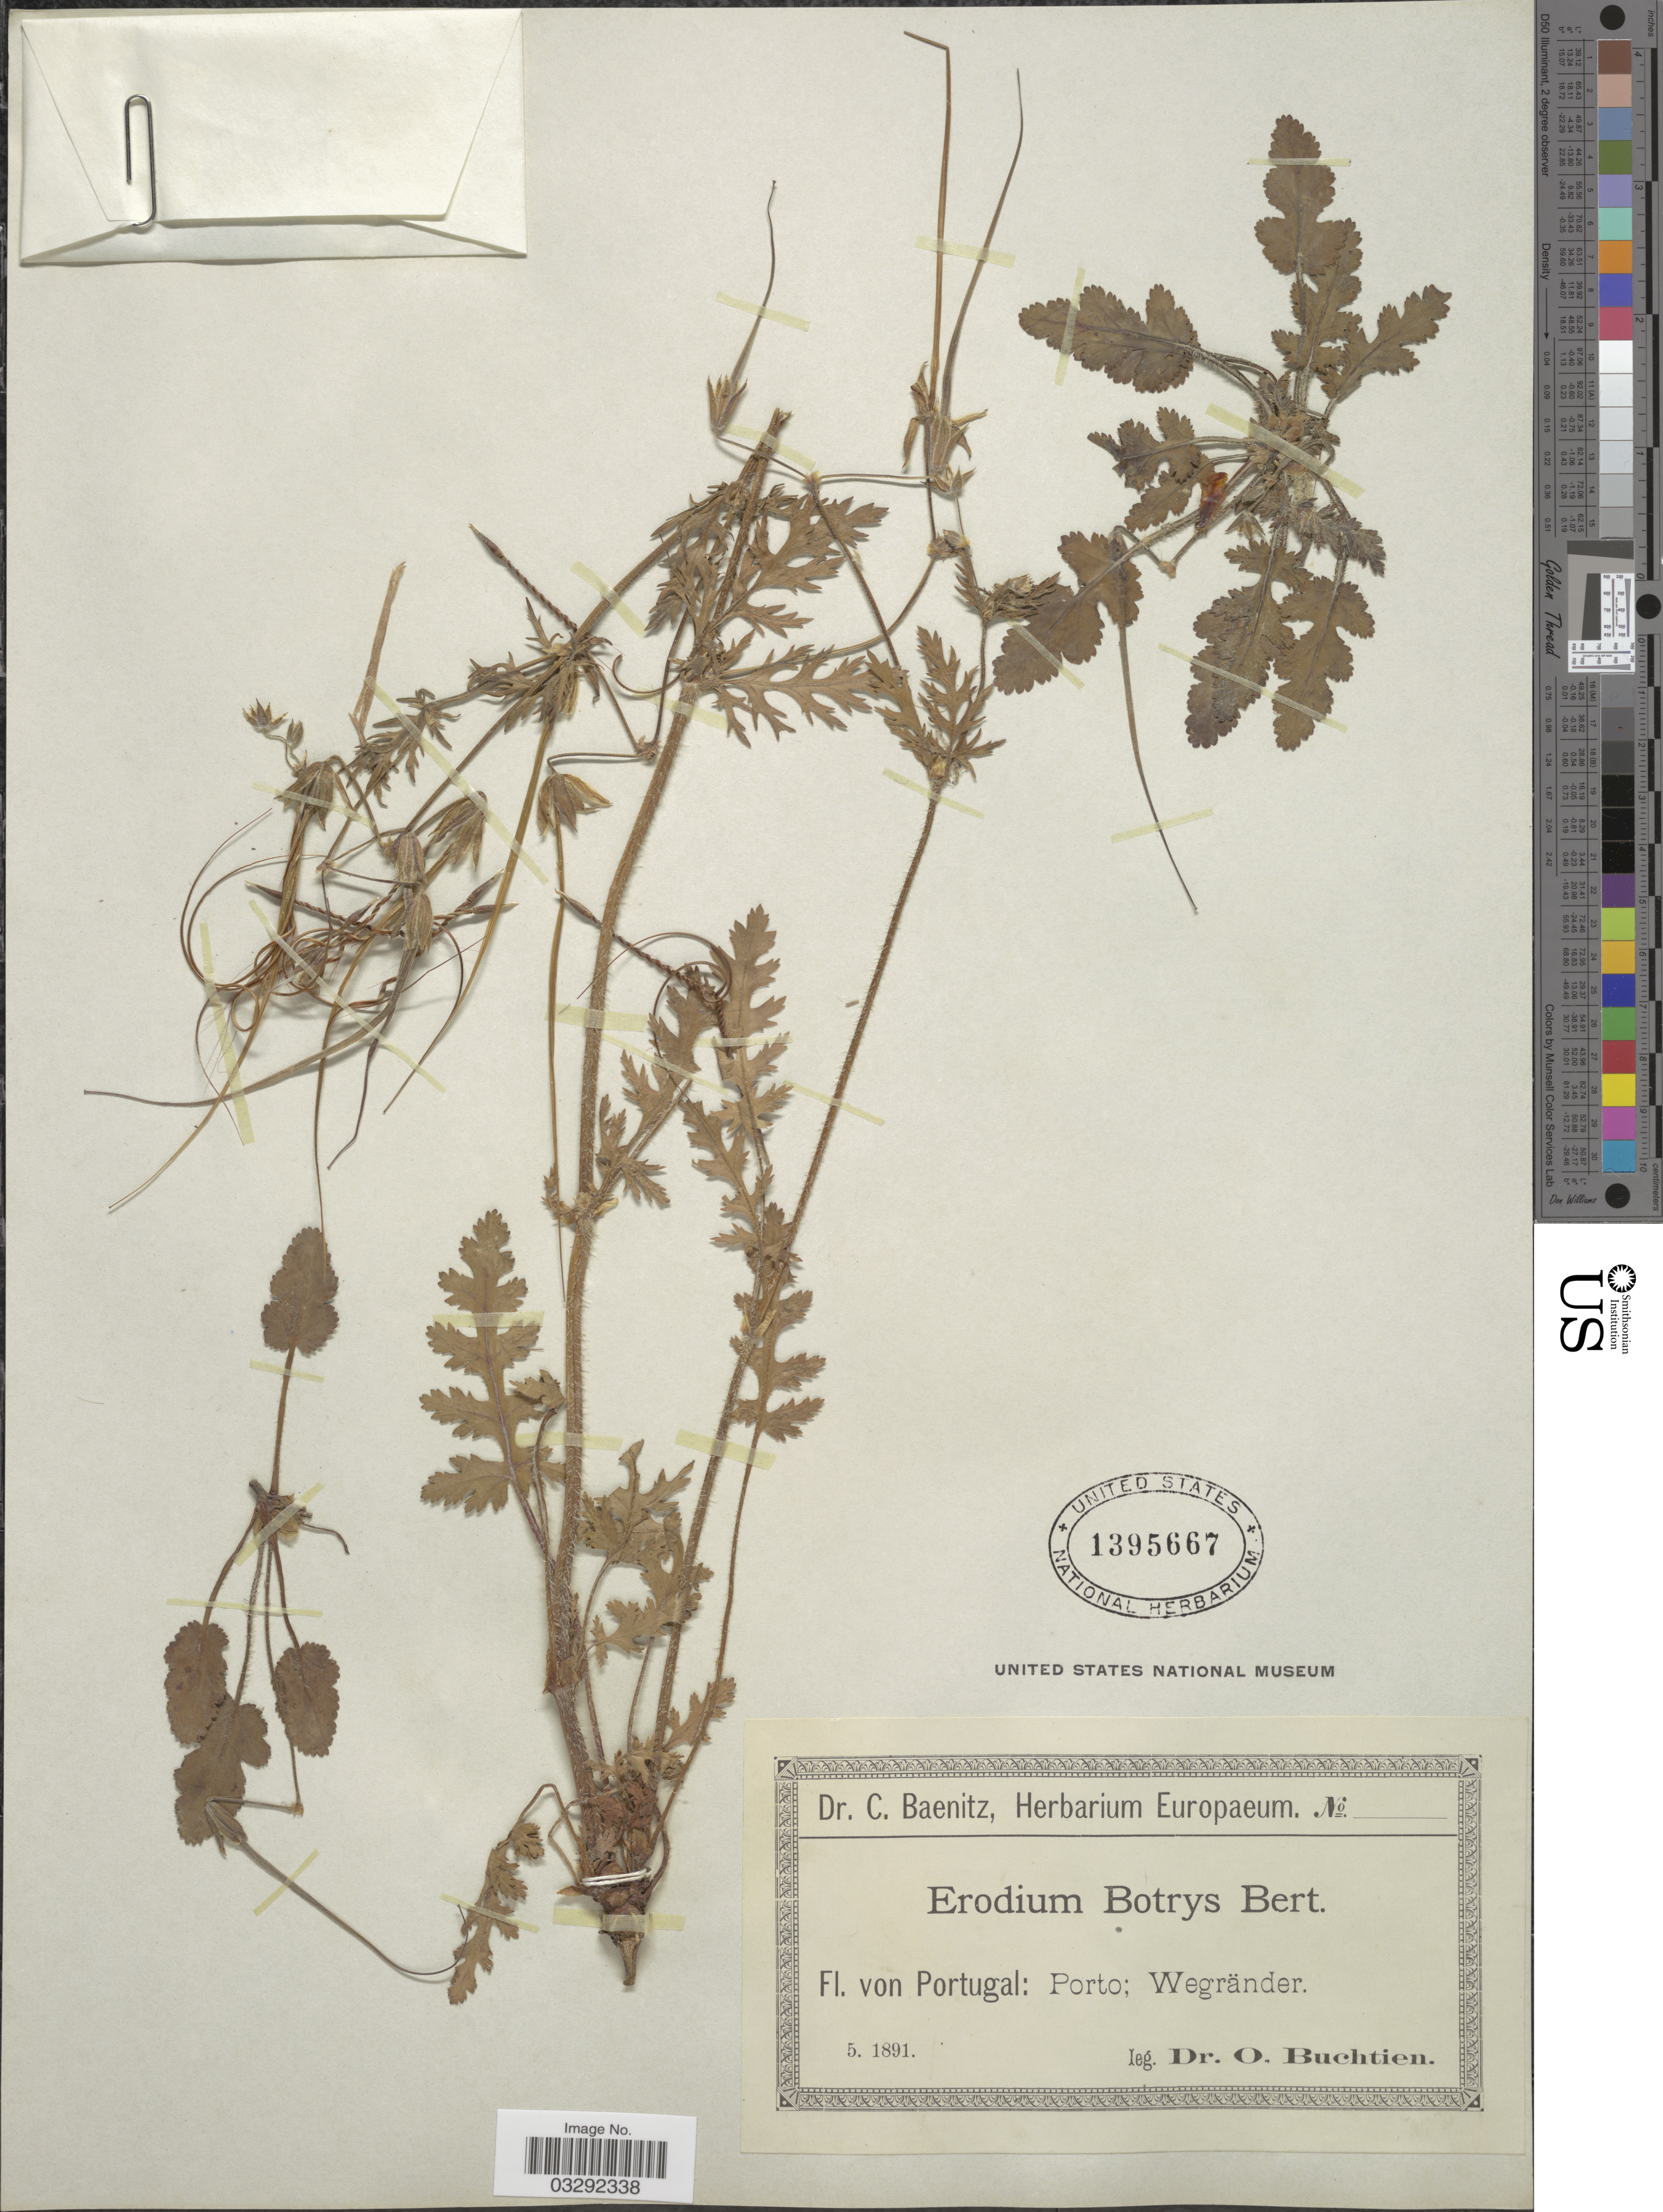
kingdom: Plantae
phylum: Tracheophyta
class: Magnoliopsida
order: Geraniales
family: Geraniaceae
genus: Erodium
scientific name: Erodium botrys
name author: (Cav.) Bertol.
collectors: O. Buchtien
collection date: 1891-05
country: Portugal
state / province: Porto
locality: Wegränder.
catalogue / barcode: US 1395667